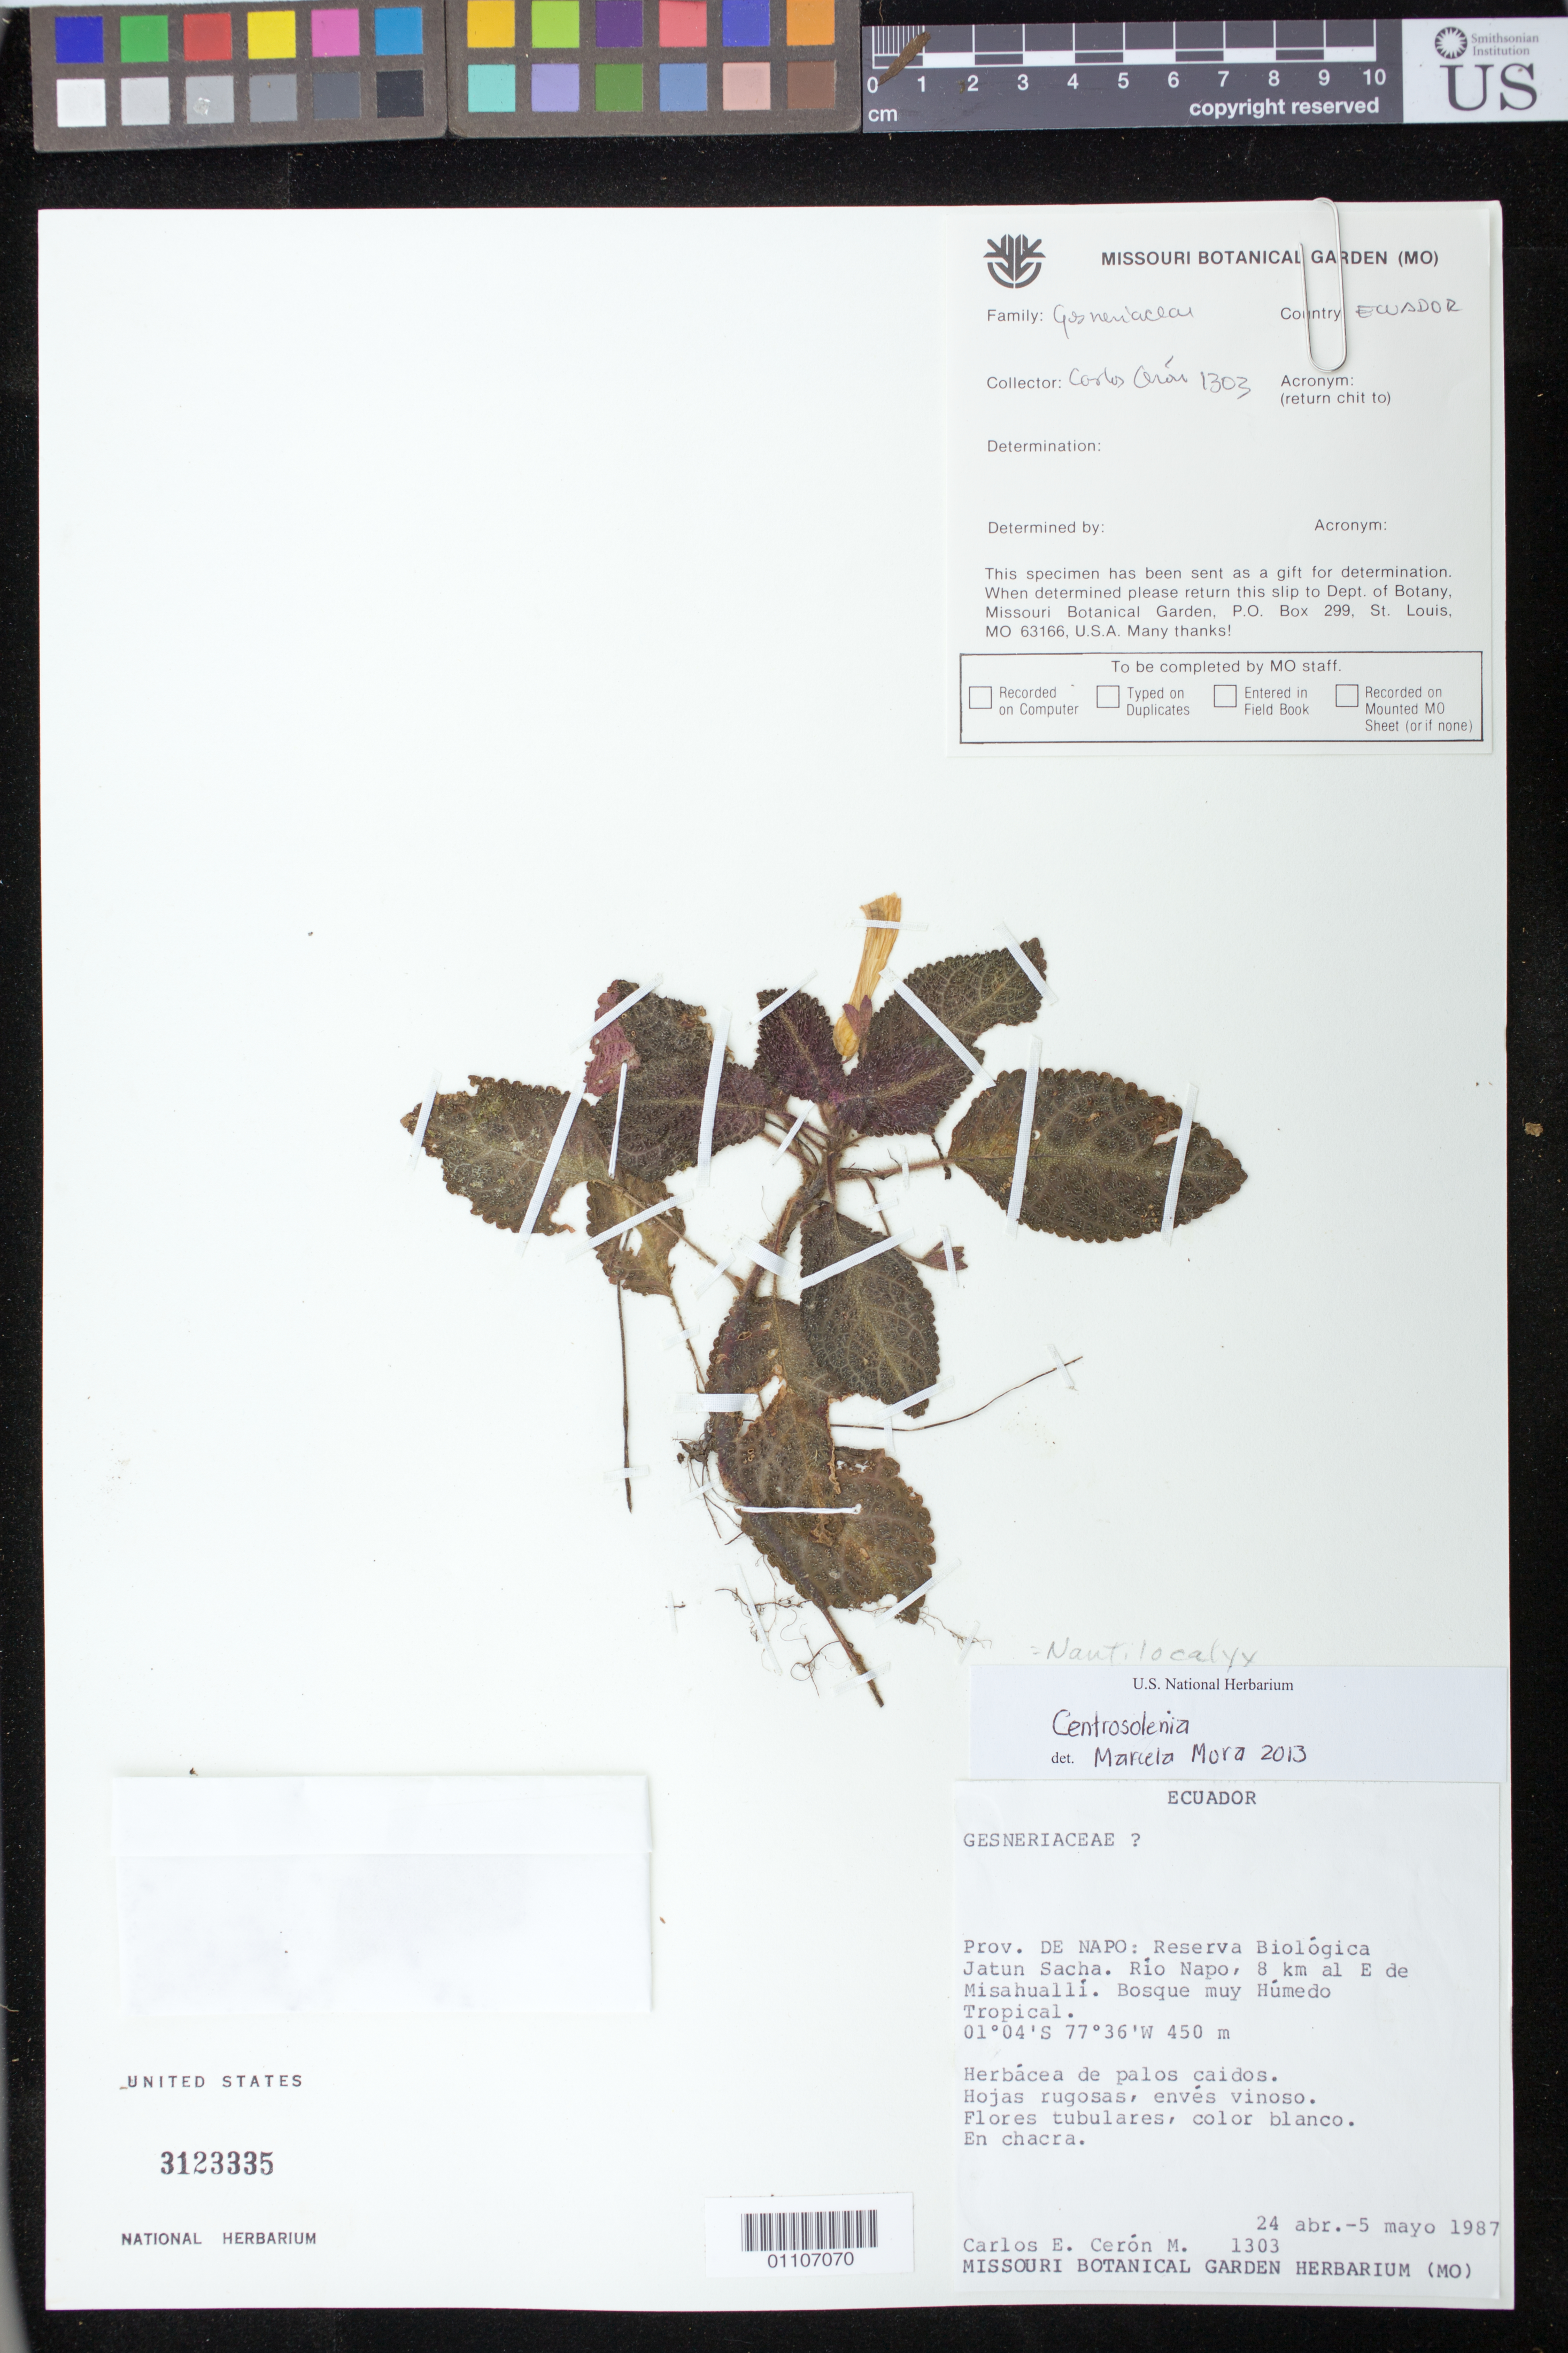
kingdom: Plantae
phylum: Tracheophyta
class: Magnoliopsida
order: Lamiales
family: Gesneriaceae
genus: Centrosolenia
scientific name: Centrosolenia sp.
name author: Benth.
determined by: Mora, M. Marcela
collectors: C. E. Cerón M.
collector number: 1303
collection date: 1987-04-24/1987-05-05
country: Ecuador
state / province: Napo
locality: Reserva Biologica Jatun Sacha. Rio Napo, 8 km al E de Misahualli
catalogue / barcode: US 3123335